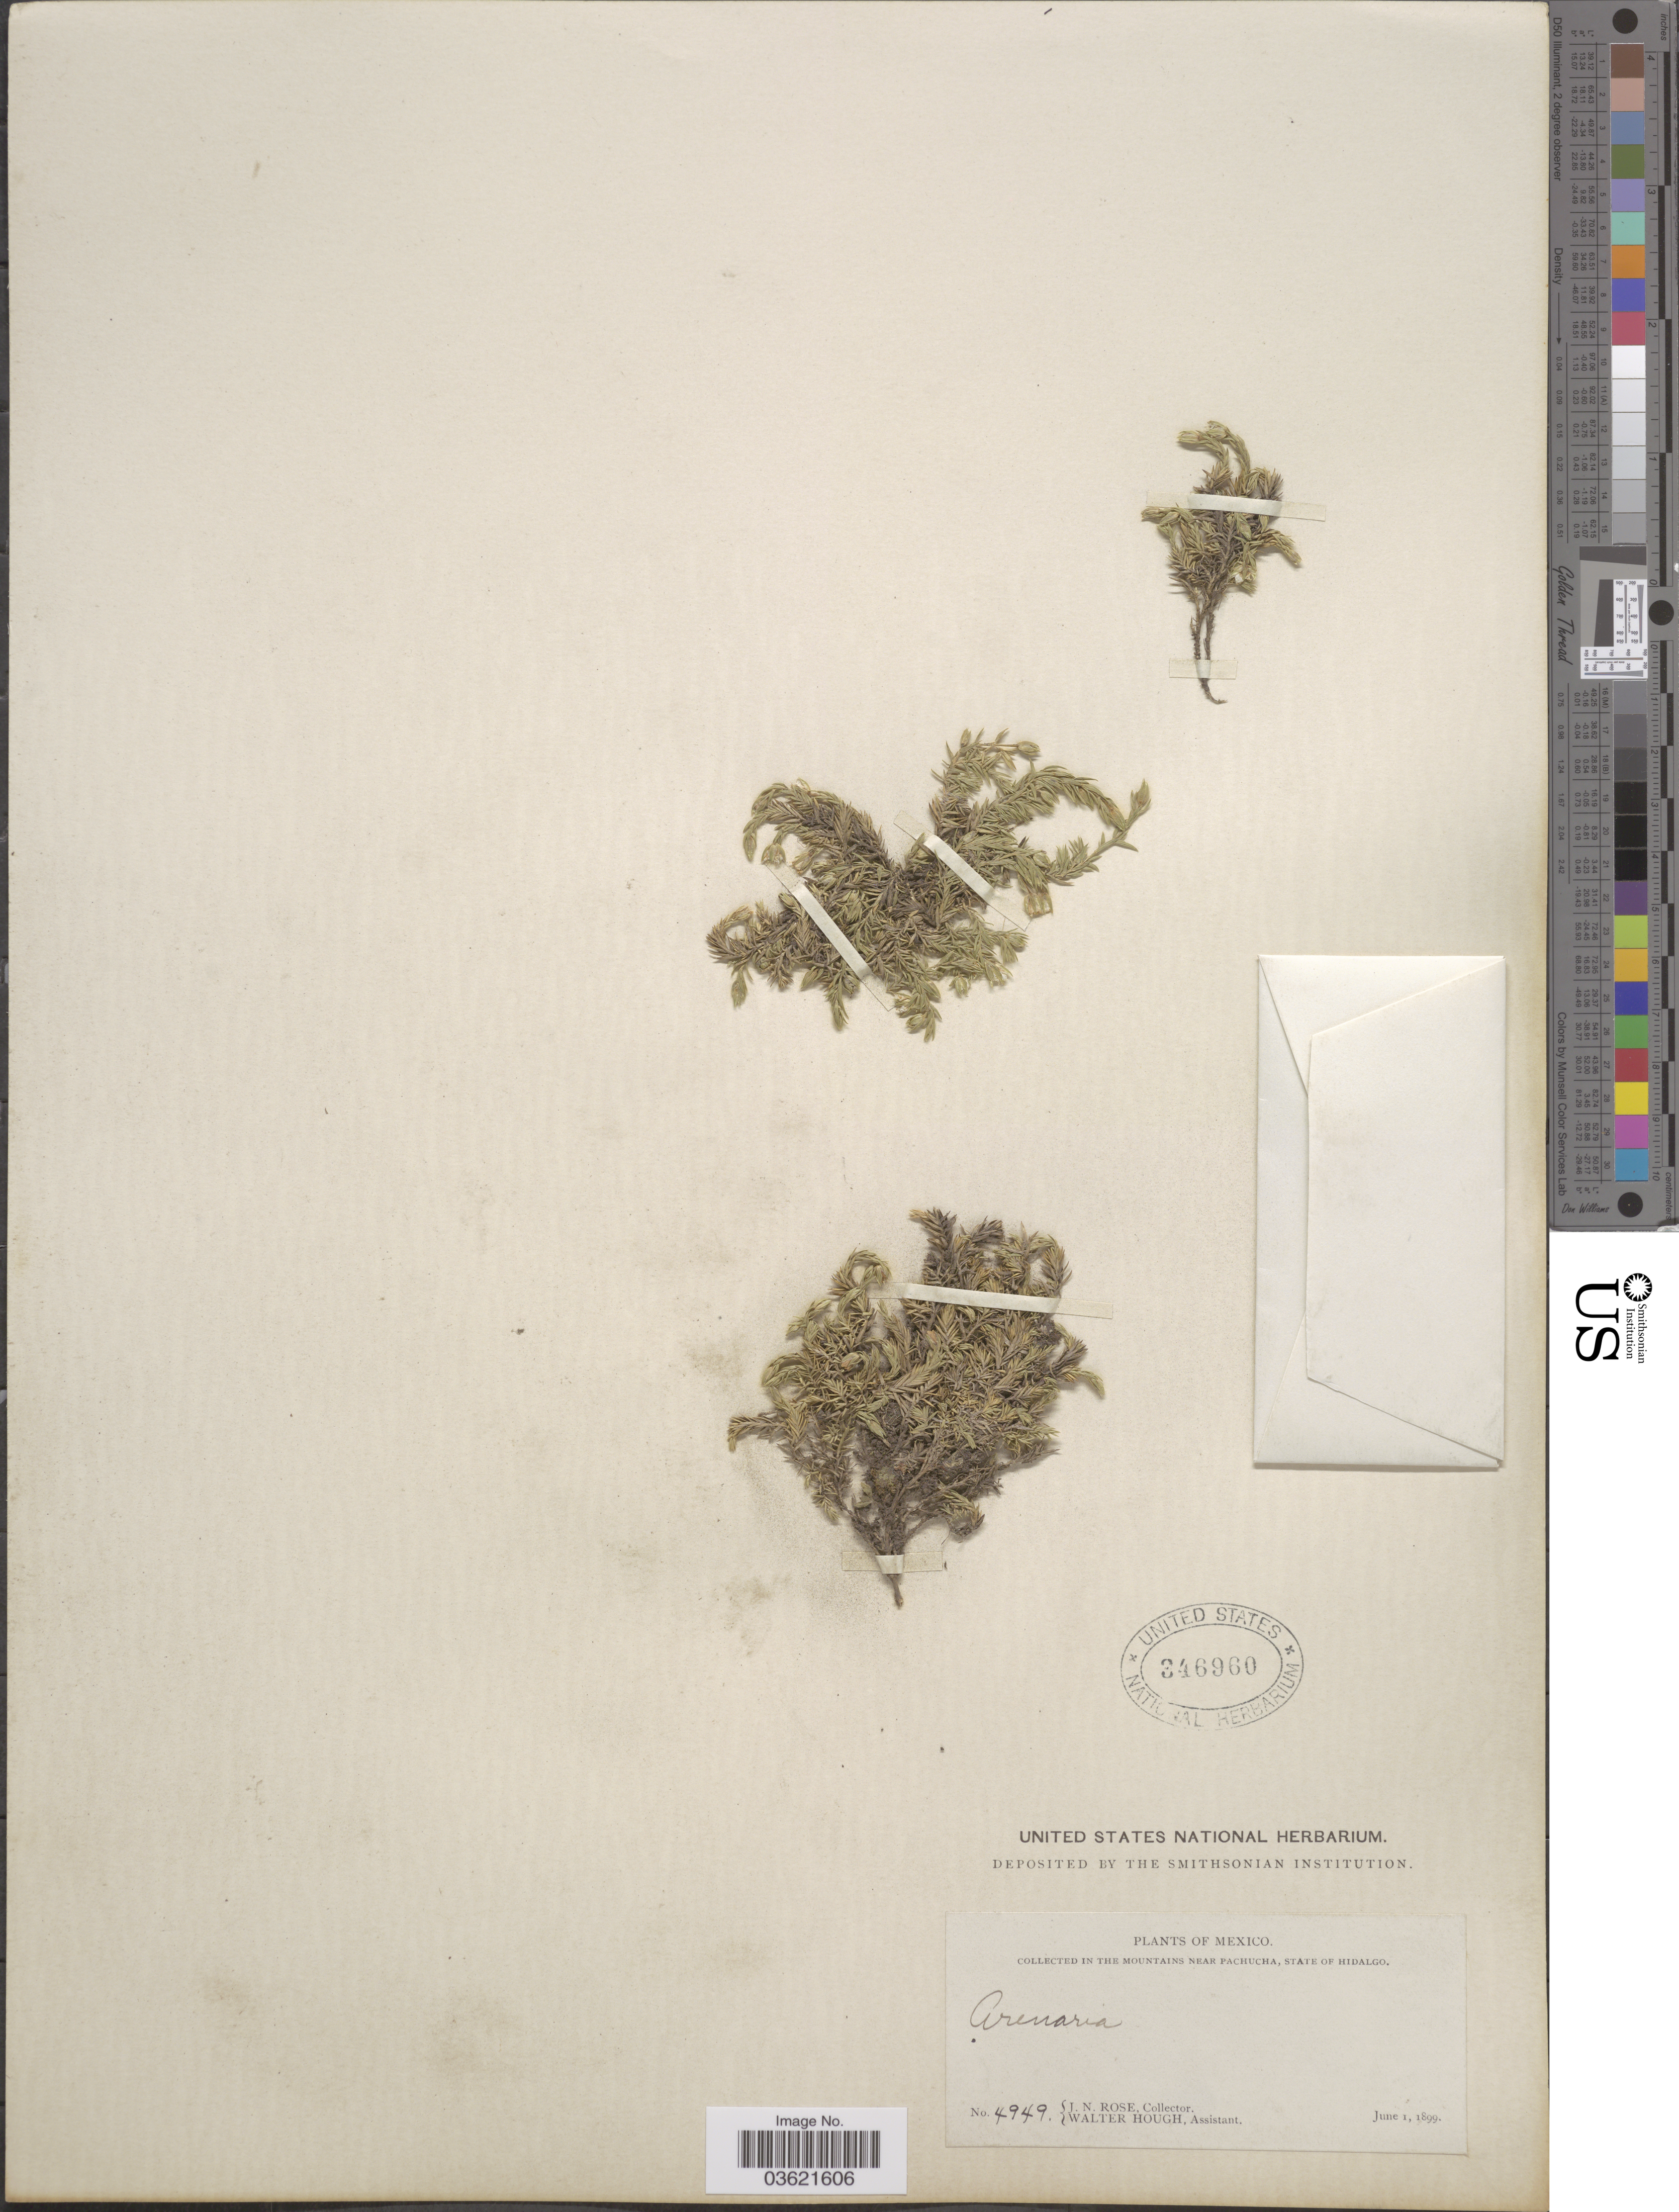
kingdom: Plantae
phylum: Tracheophyta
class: Magnoliopsida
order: Caryophyllales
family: Caryophyllaceae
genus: Arenaria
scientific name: Arenaria lycopodioides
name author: Willd. ex Schltdl.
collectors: J. N. Rose & W. Hough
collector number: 4949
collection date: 1899-06-01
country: Mexico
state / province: Hidalgo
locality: In the mountains near Pachucha.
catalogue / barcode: US 346960